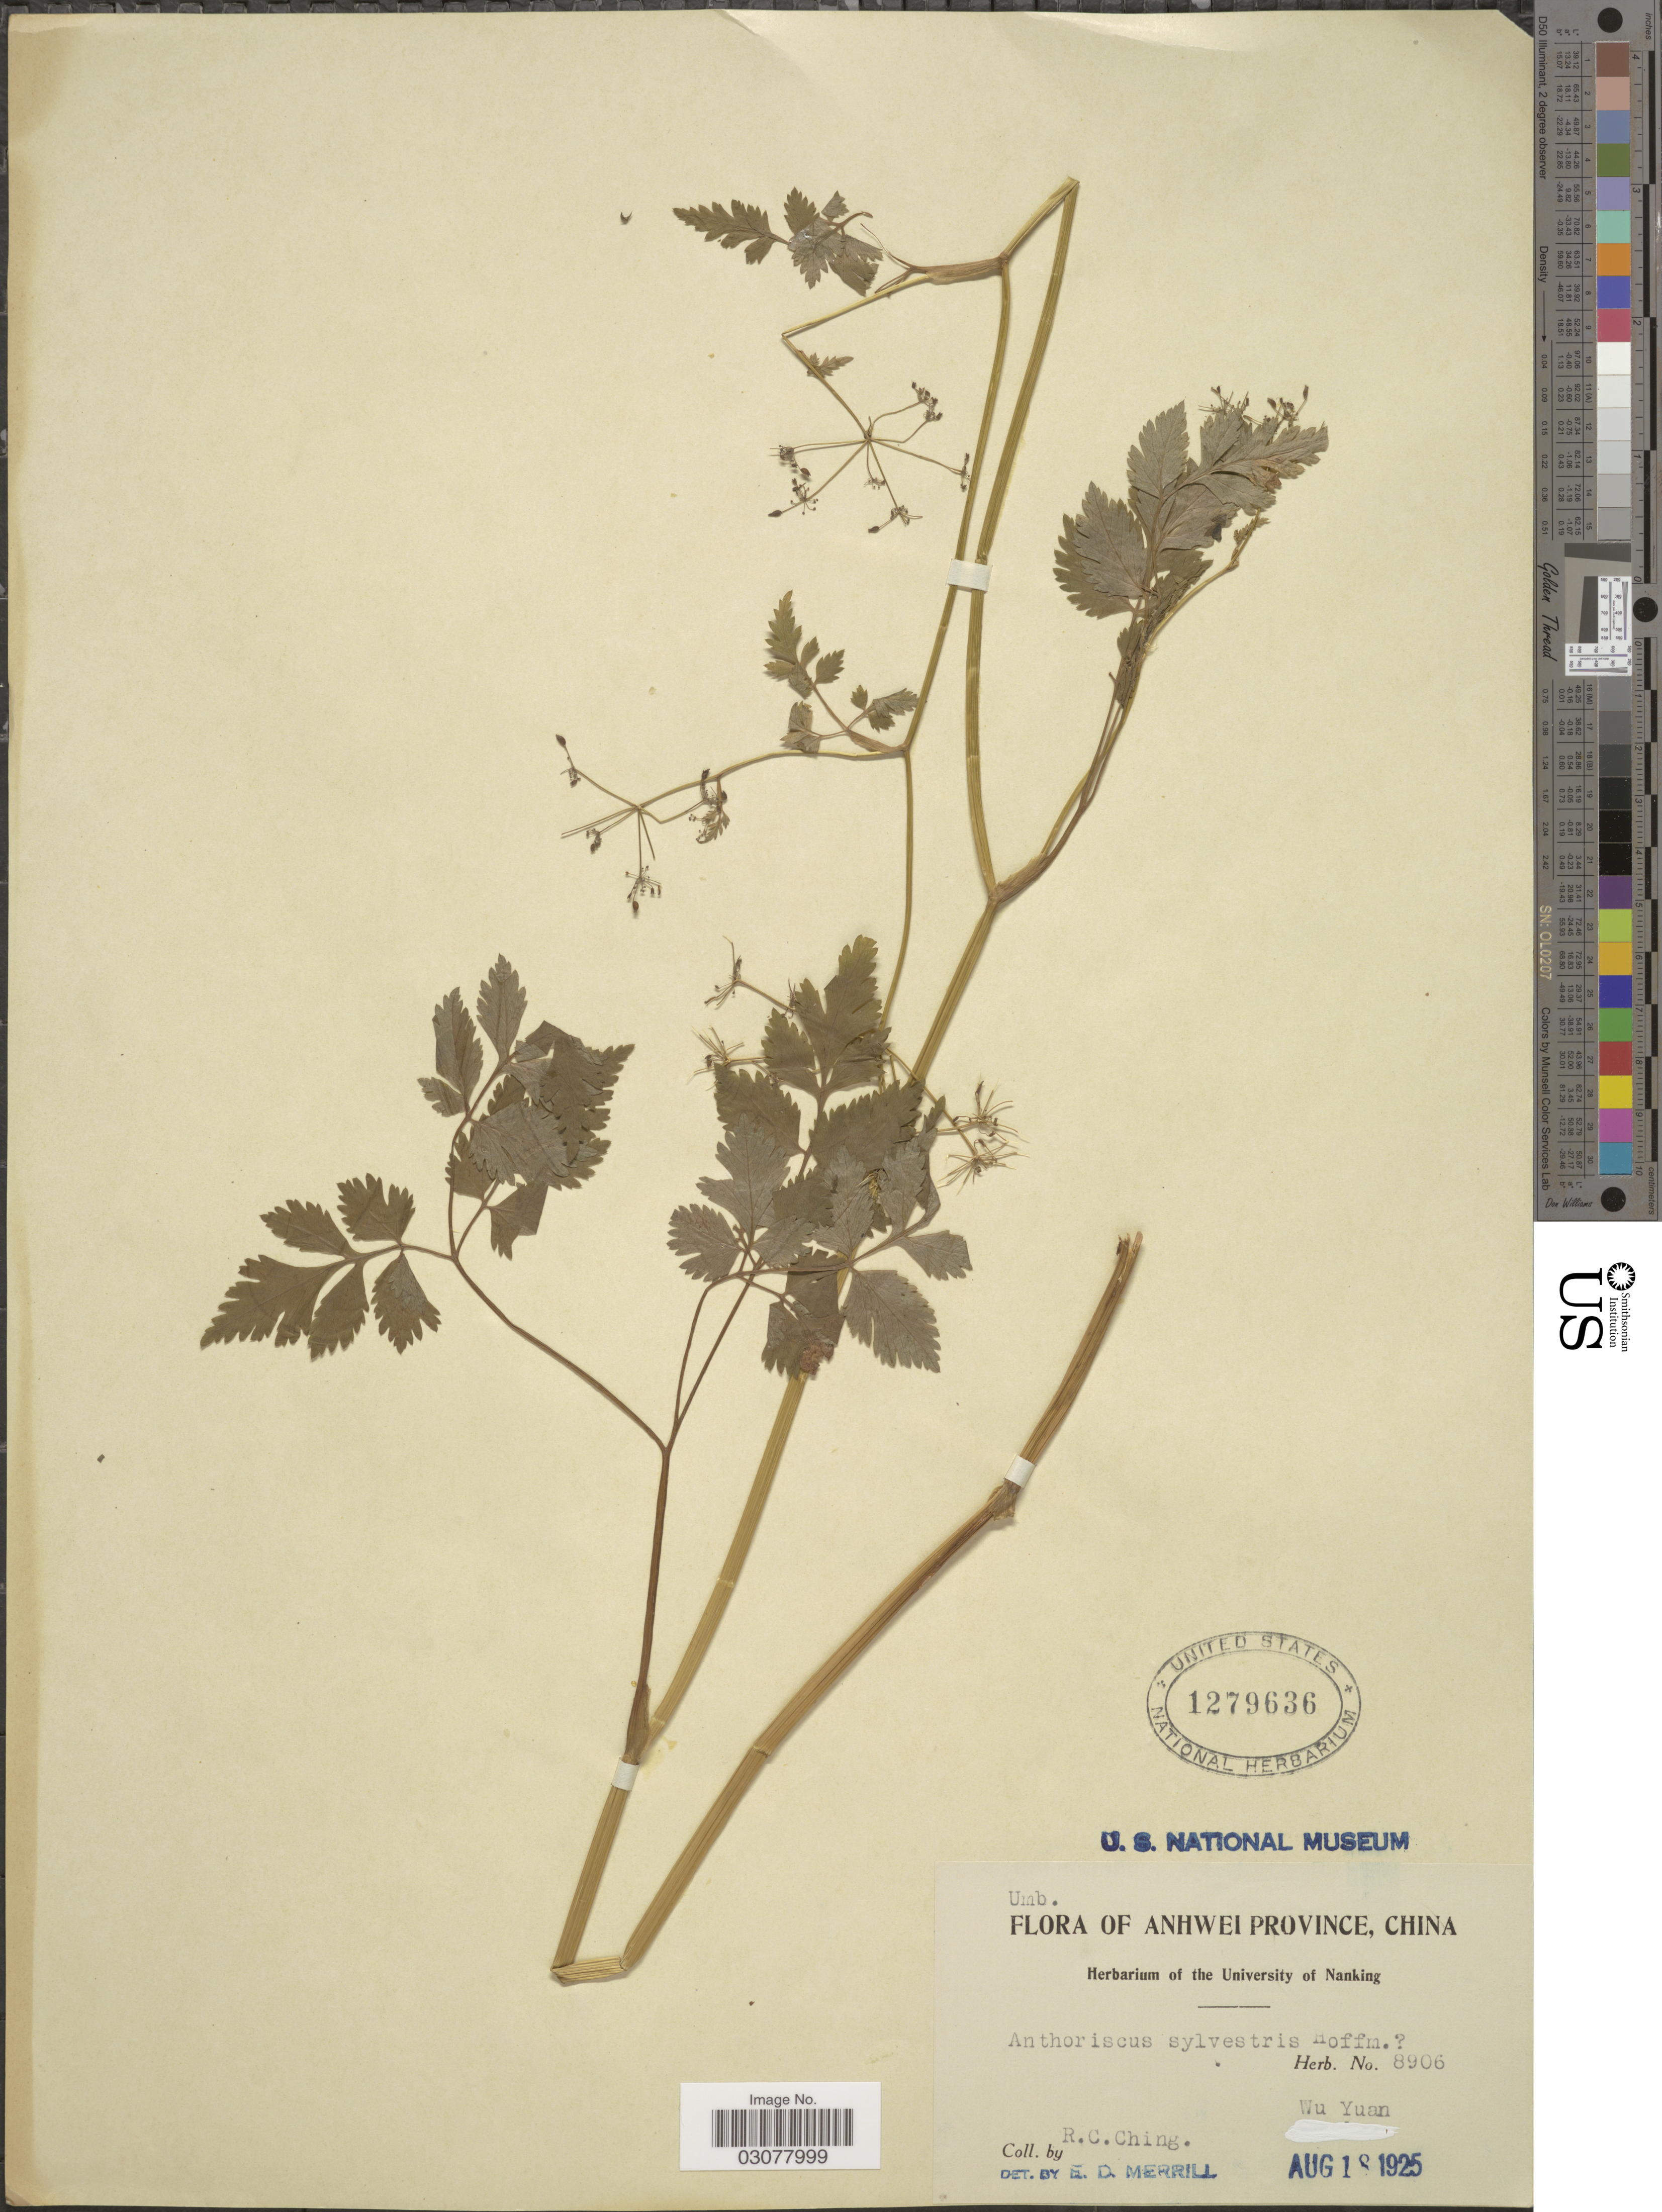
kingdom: Plantae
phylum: Tracheophyta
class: Magnoliopsida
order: Apiales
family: Apiaceae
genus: Anthriscus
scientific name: Anthriscus sylvestris subsp. sylvestris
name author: (L.) Hoffm.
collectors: R. C. Ching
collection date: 1925-08-18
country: China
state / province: Anhui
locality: Anhwei Province, Wu Yuan.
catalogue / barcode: US 1279636